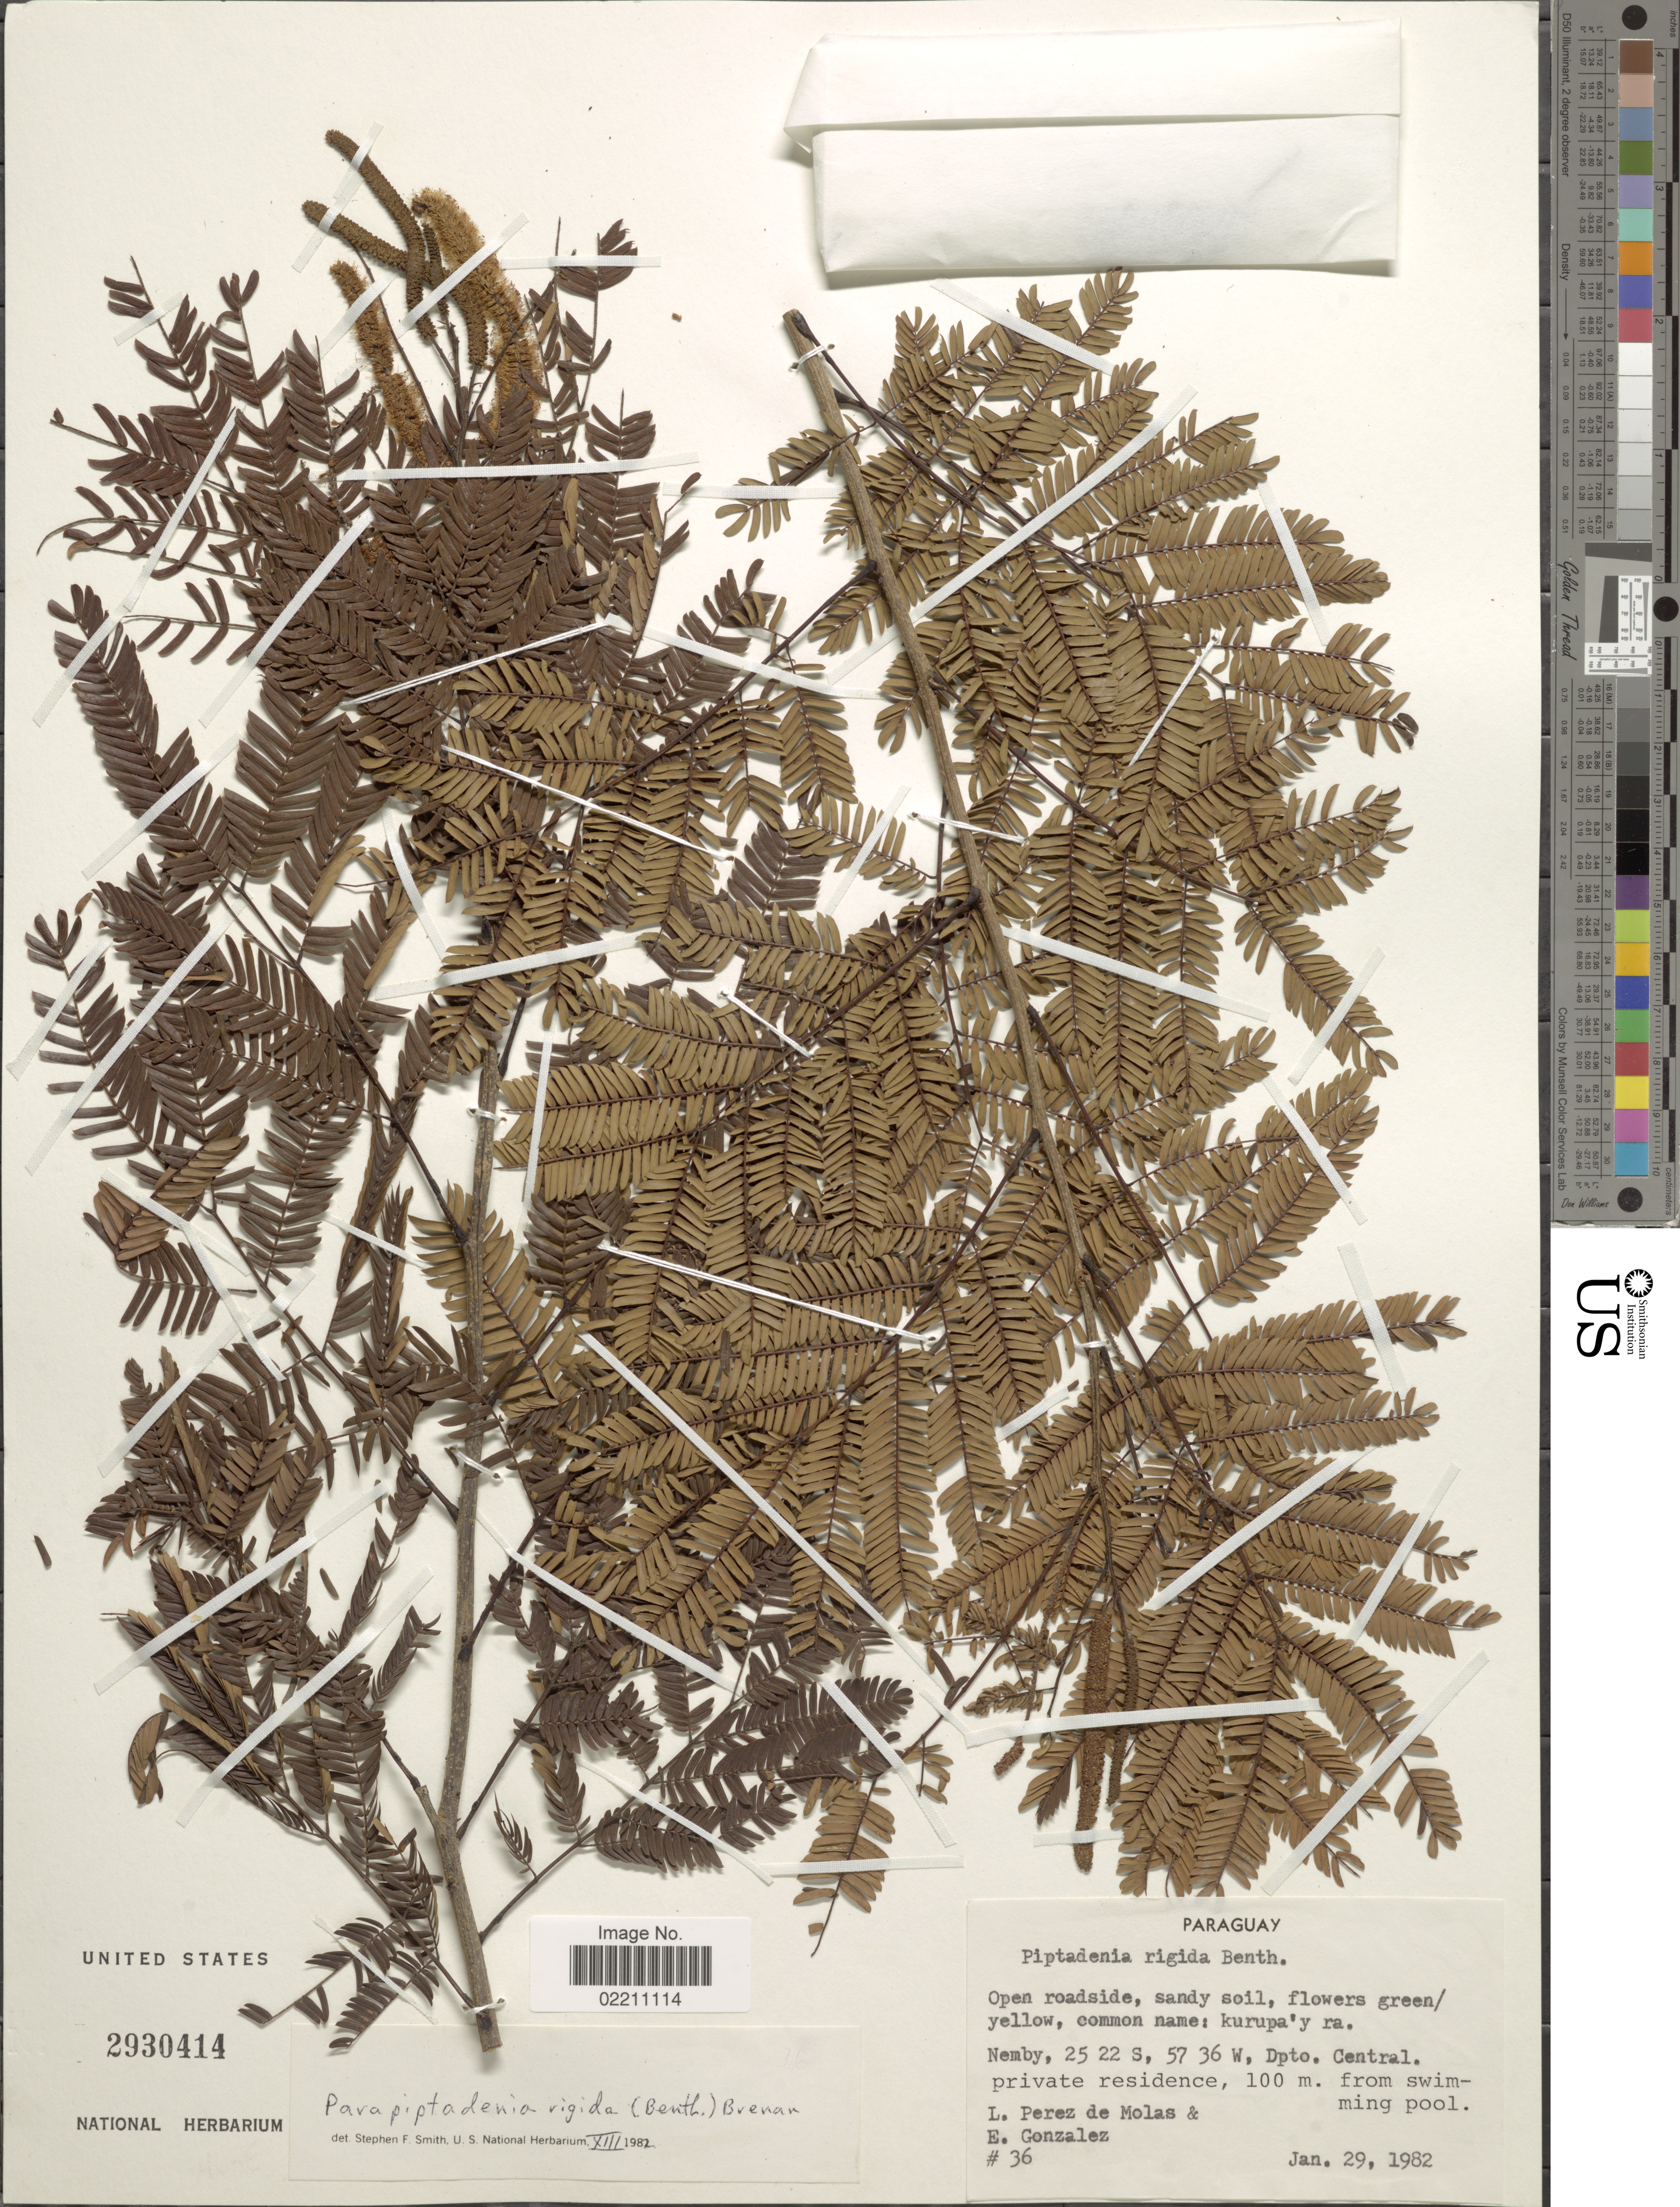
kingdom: Plantae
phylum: Tracheophyta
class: Magnoliopsida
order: Fabales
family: Fabaceae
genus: Parapiptadenia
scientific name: Parapiptadenia rigida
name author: (Benth.) Brenan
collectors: L. Perez de Molas & E. Gonzalez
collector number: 36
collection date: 1982-01-29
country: Paraguay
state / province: Central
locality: Paraguay, Open roadside. Nemby, Dpto. Central. private residence.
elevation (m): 100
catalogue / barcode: US 2930414